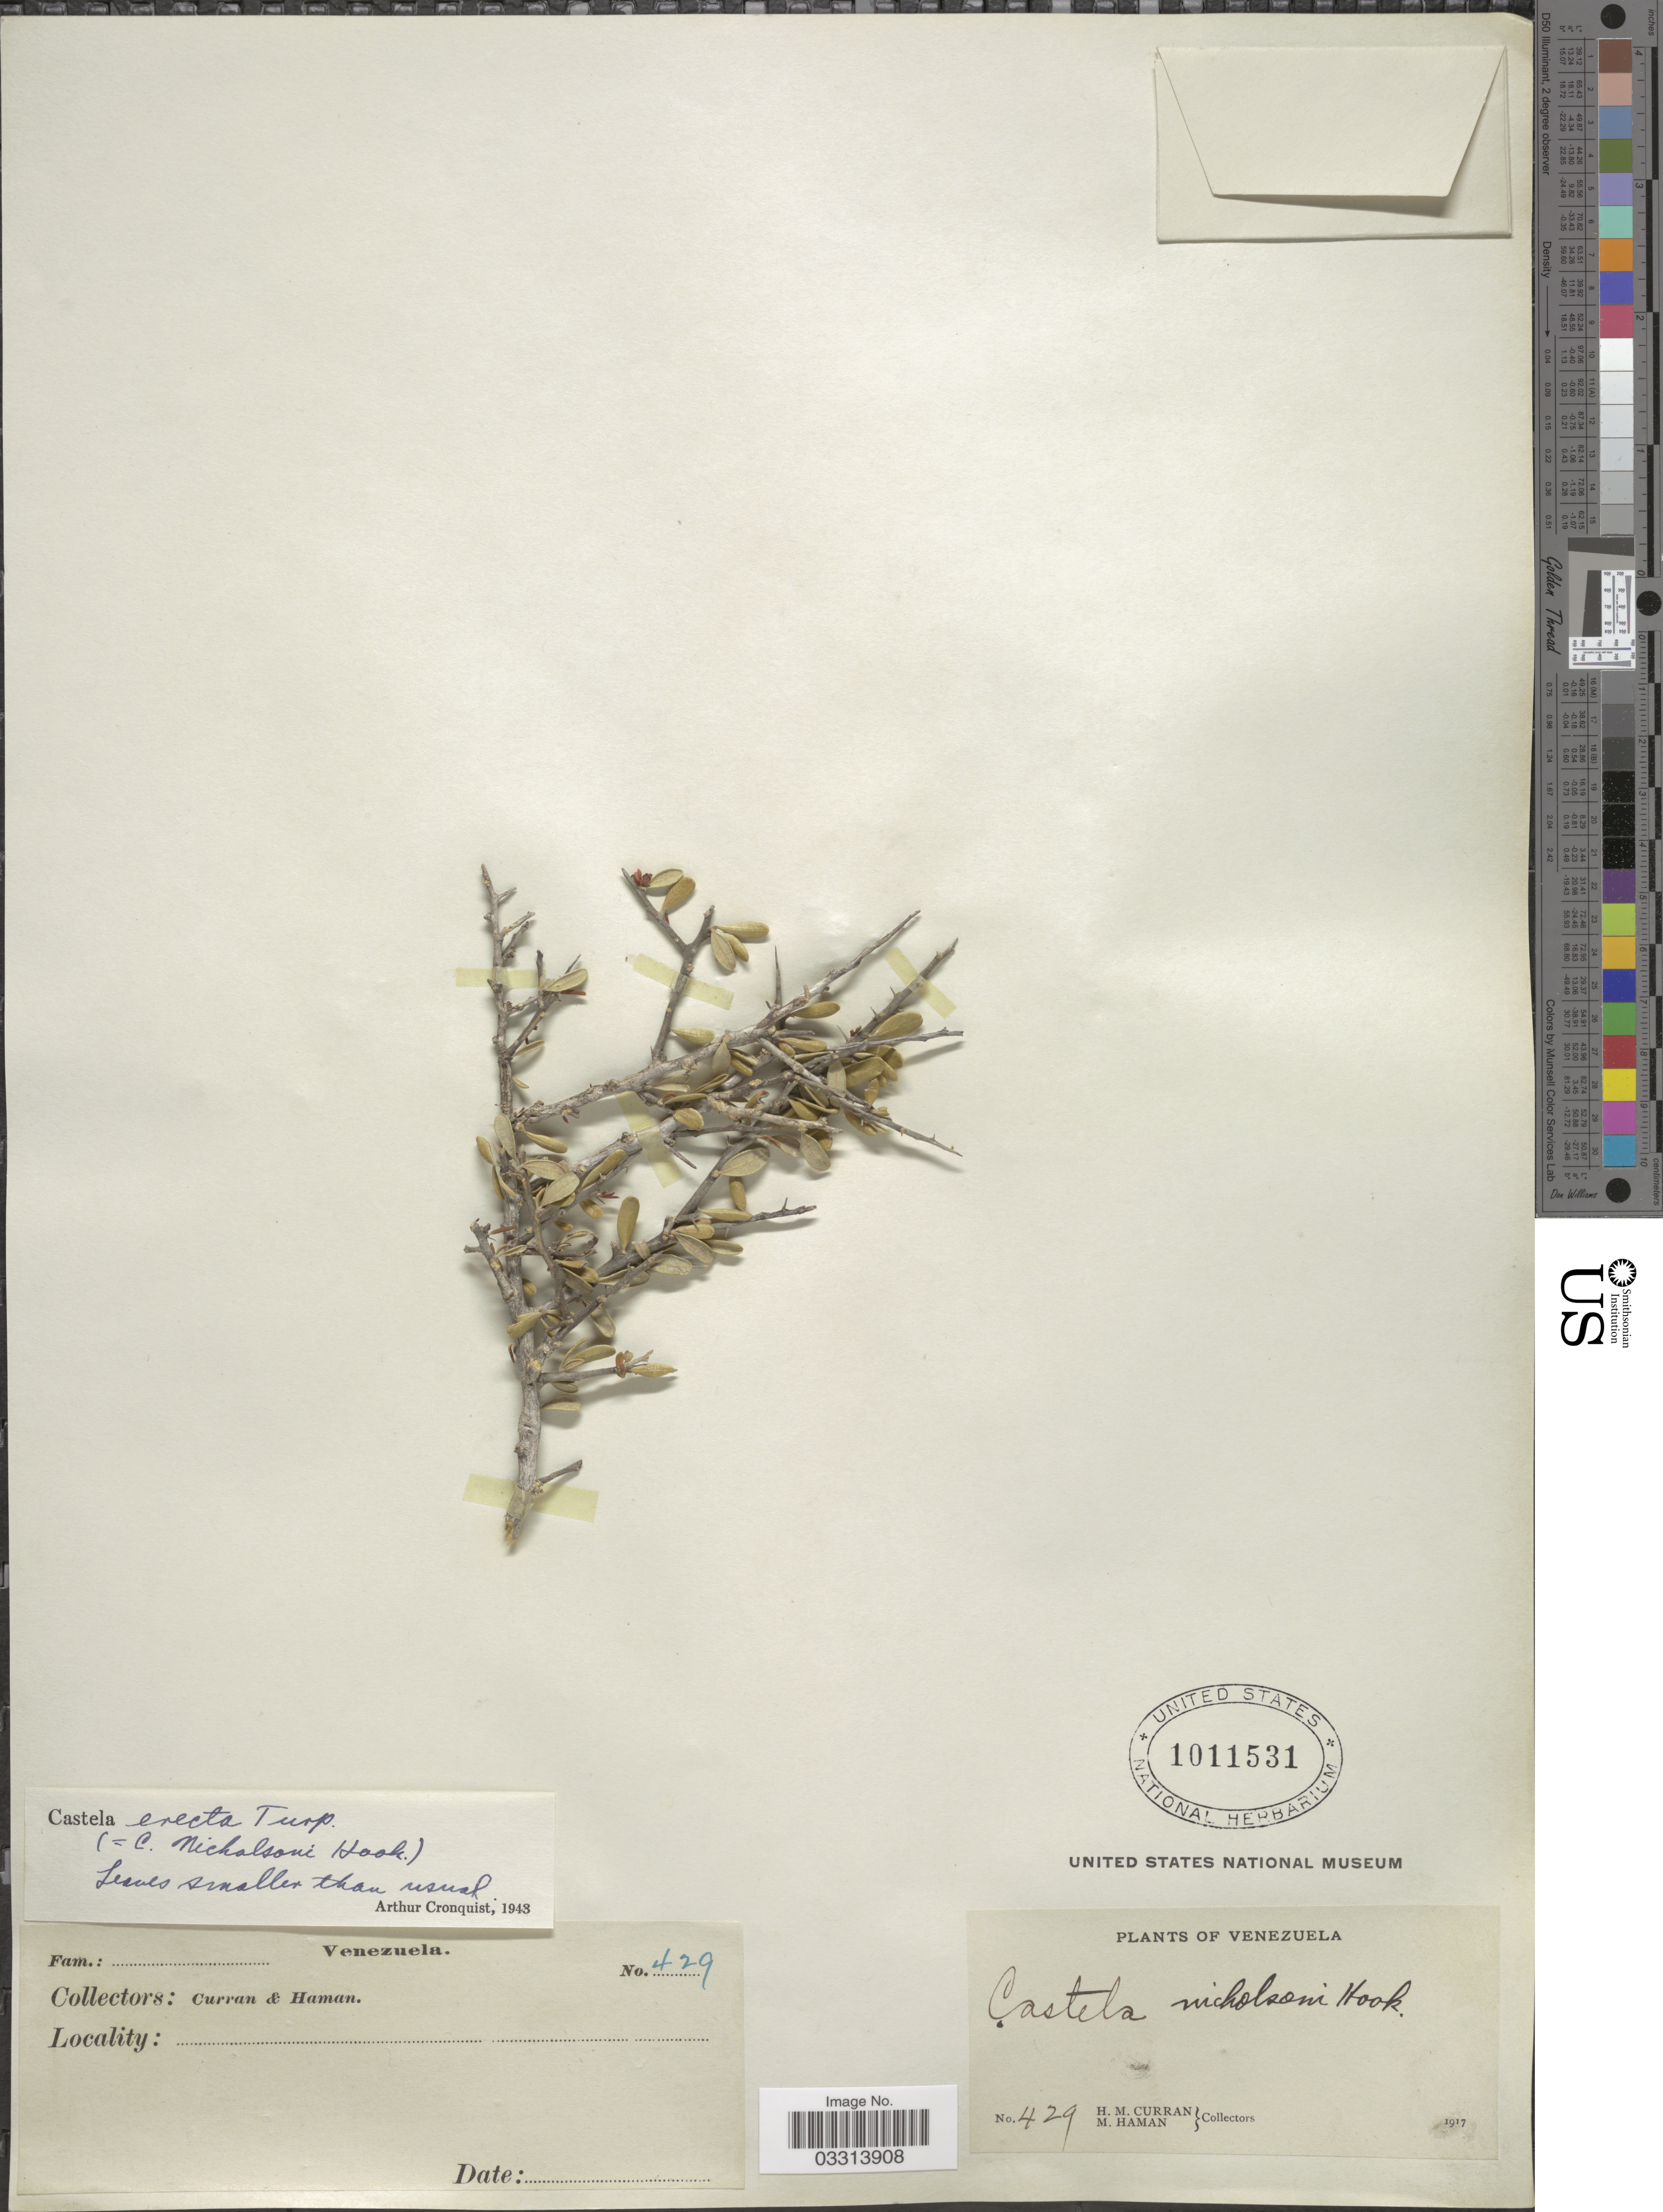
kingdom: Plantae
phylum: Tracheophyta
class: Magnoliopsida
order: Sapindales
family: Simaroubaceae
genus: Castela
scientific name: Castela erecta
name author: Turpin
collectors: H. M. Curran & M. Haman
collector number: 429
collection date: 1917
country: Venezuela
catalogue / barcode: US 1011531